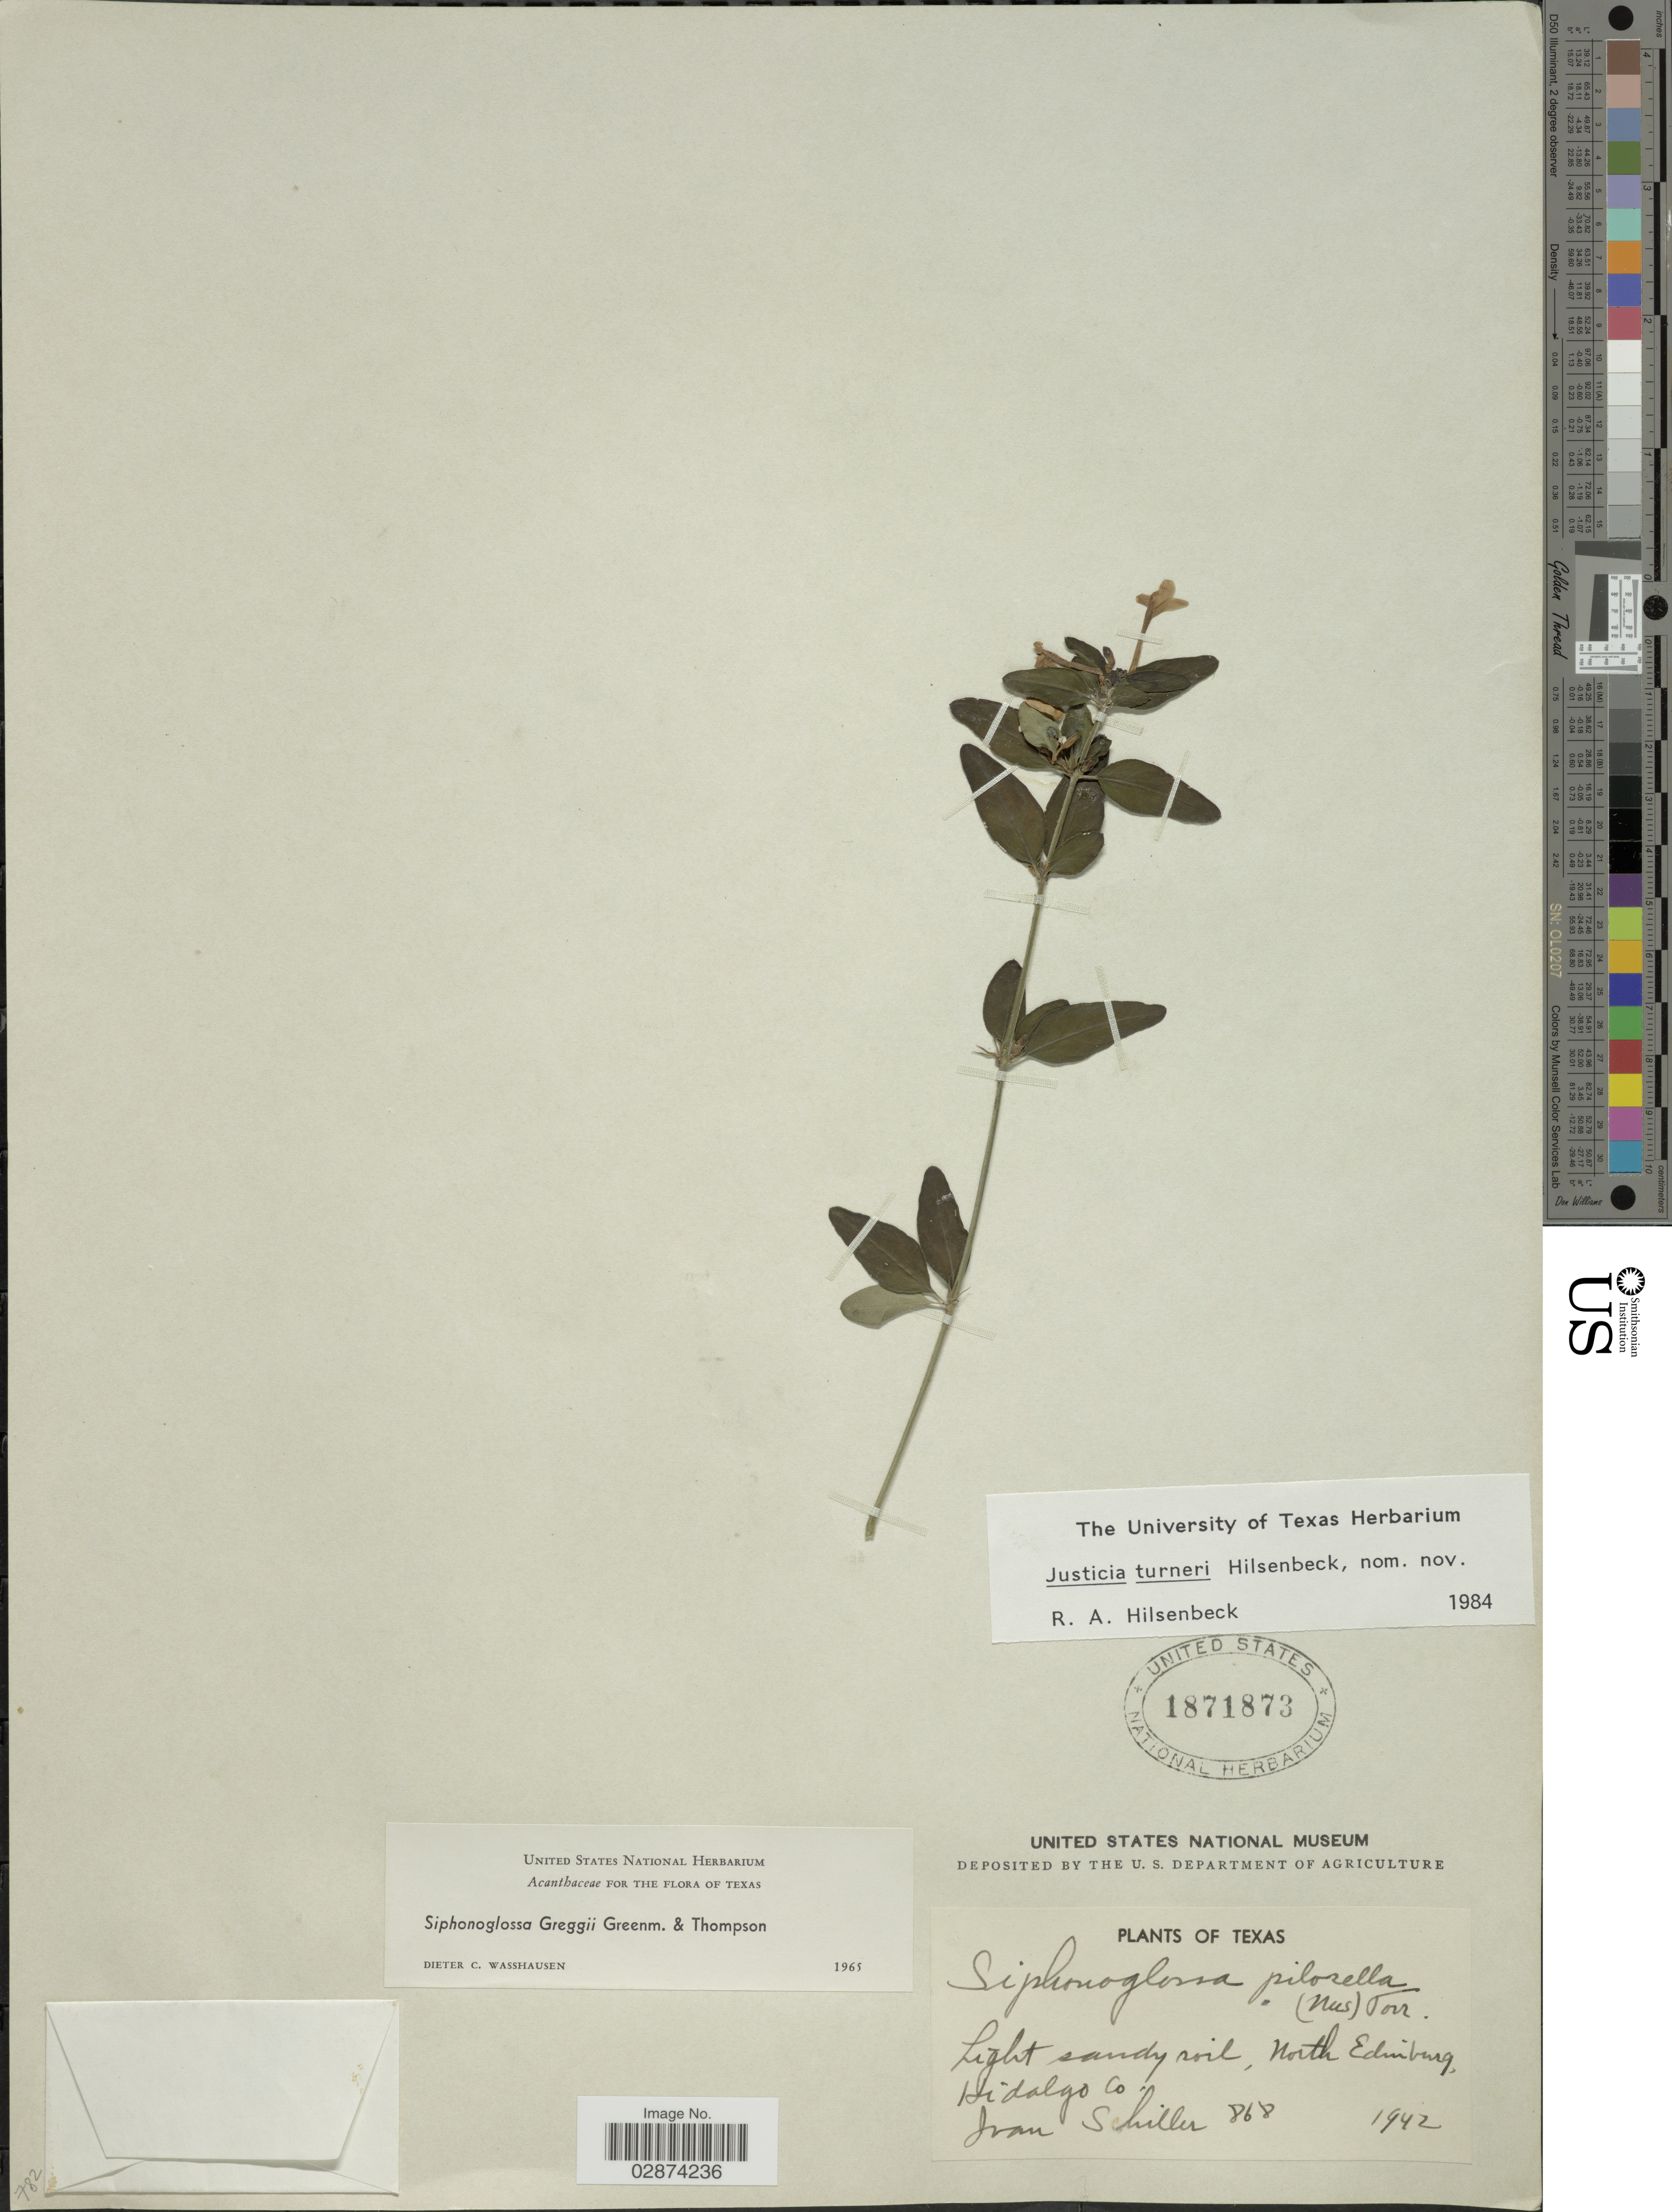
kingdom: Plantae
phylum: Tracheophyta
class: Magnoliopsida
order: Lamiales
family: Acanthaceae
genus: Justicia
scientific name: Justicia turneri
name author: Hilsenb.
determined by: Fisher, Amanda, (LOB), California State University, Long Beach (UNITED STATES)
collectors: I. Shiller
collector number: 868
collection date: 1942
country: United States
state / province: Texas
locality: North Edinburg, Hidalgo Co.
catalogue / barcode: US 1871873